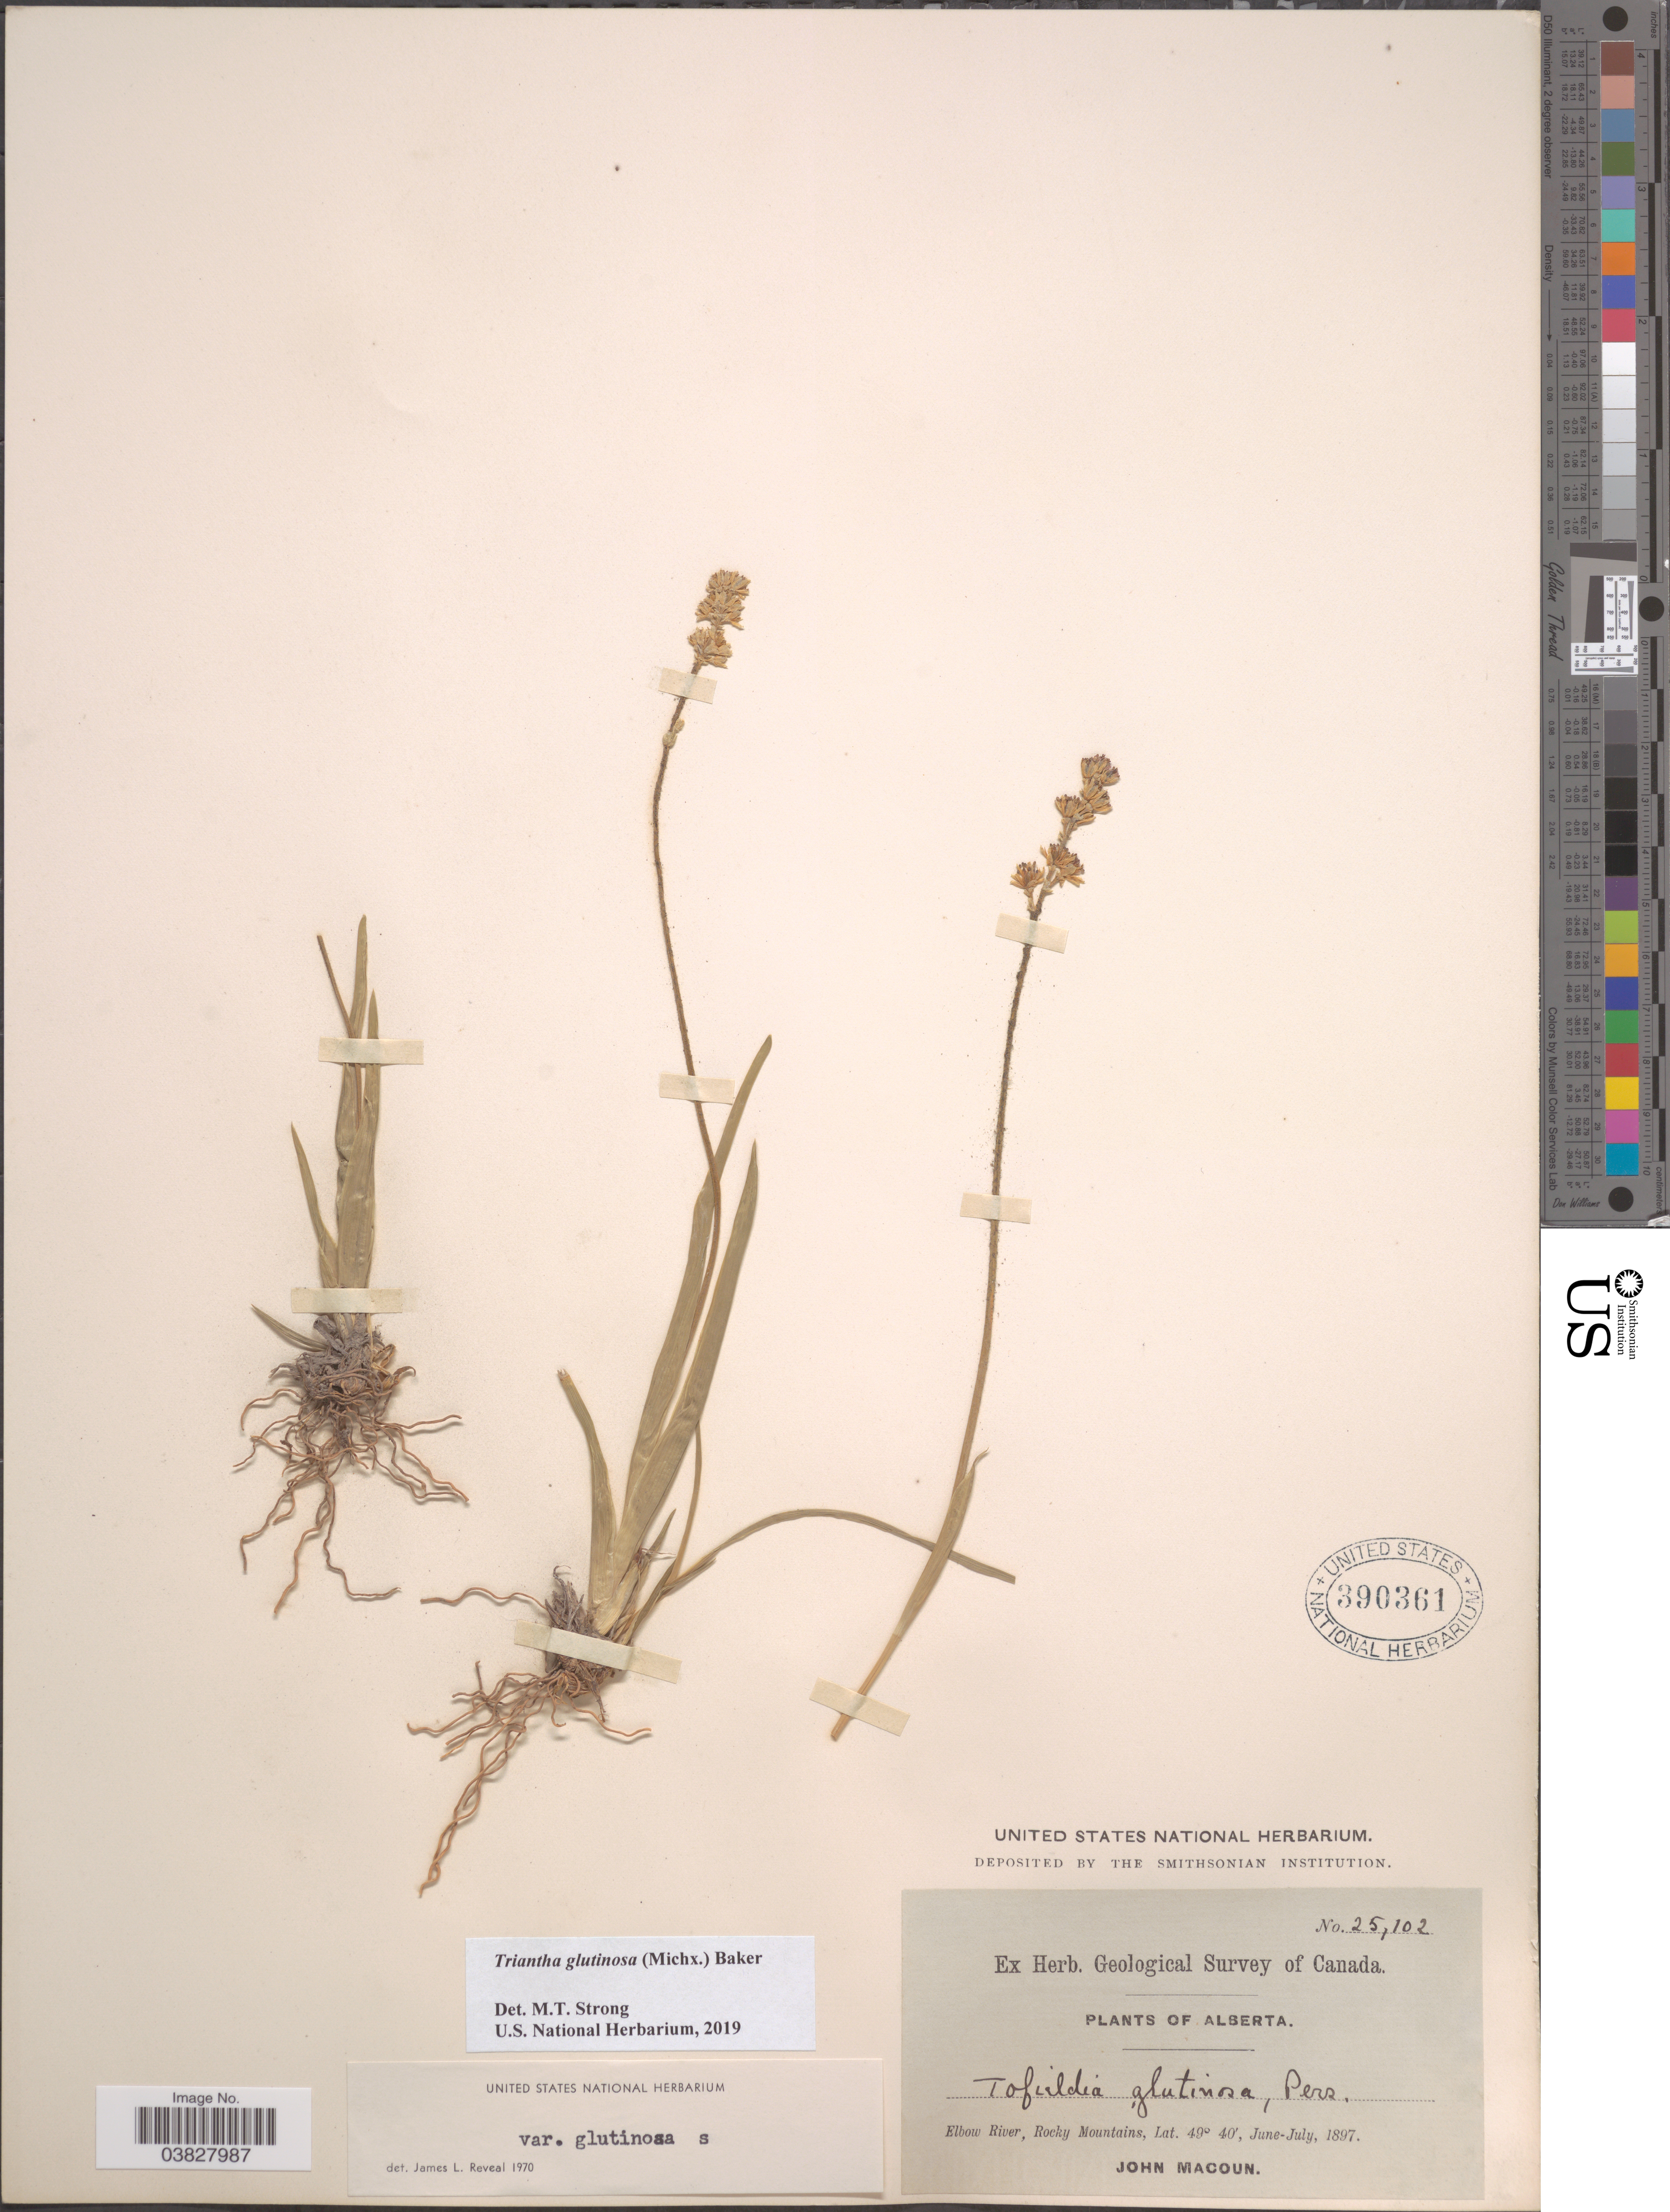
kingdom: Plantae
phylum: Tracheophyta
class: Liliopsida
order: Alismatales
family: Tofieldiaceae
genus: Triantha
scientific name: Triantha glutinosa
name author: (Michx.) Baker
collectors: J. Macoun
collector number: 25102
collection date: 1897-06/1897-07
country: Canada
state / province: Alberta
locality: Elbow River, Rocky Mountains.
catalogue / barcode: US 390361